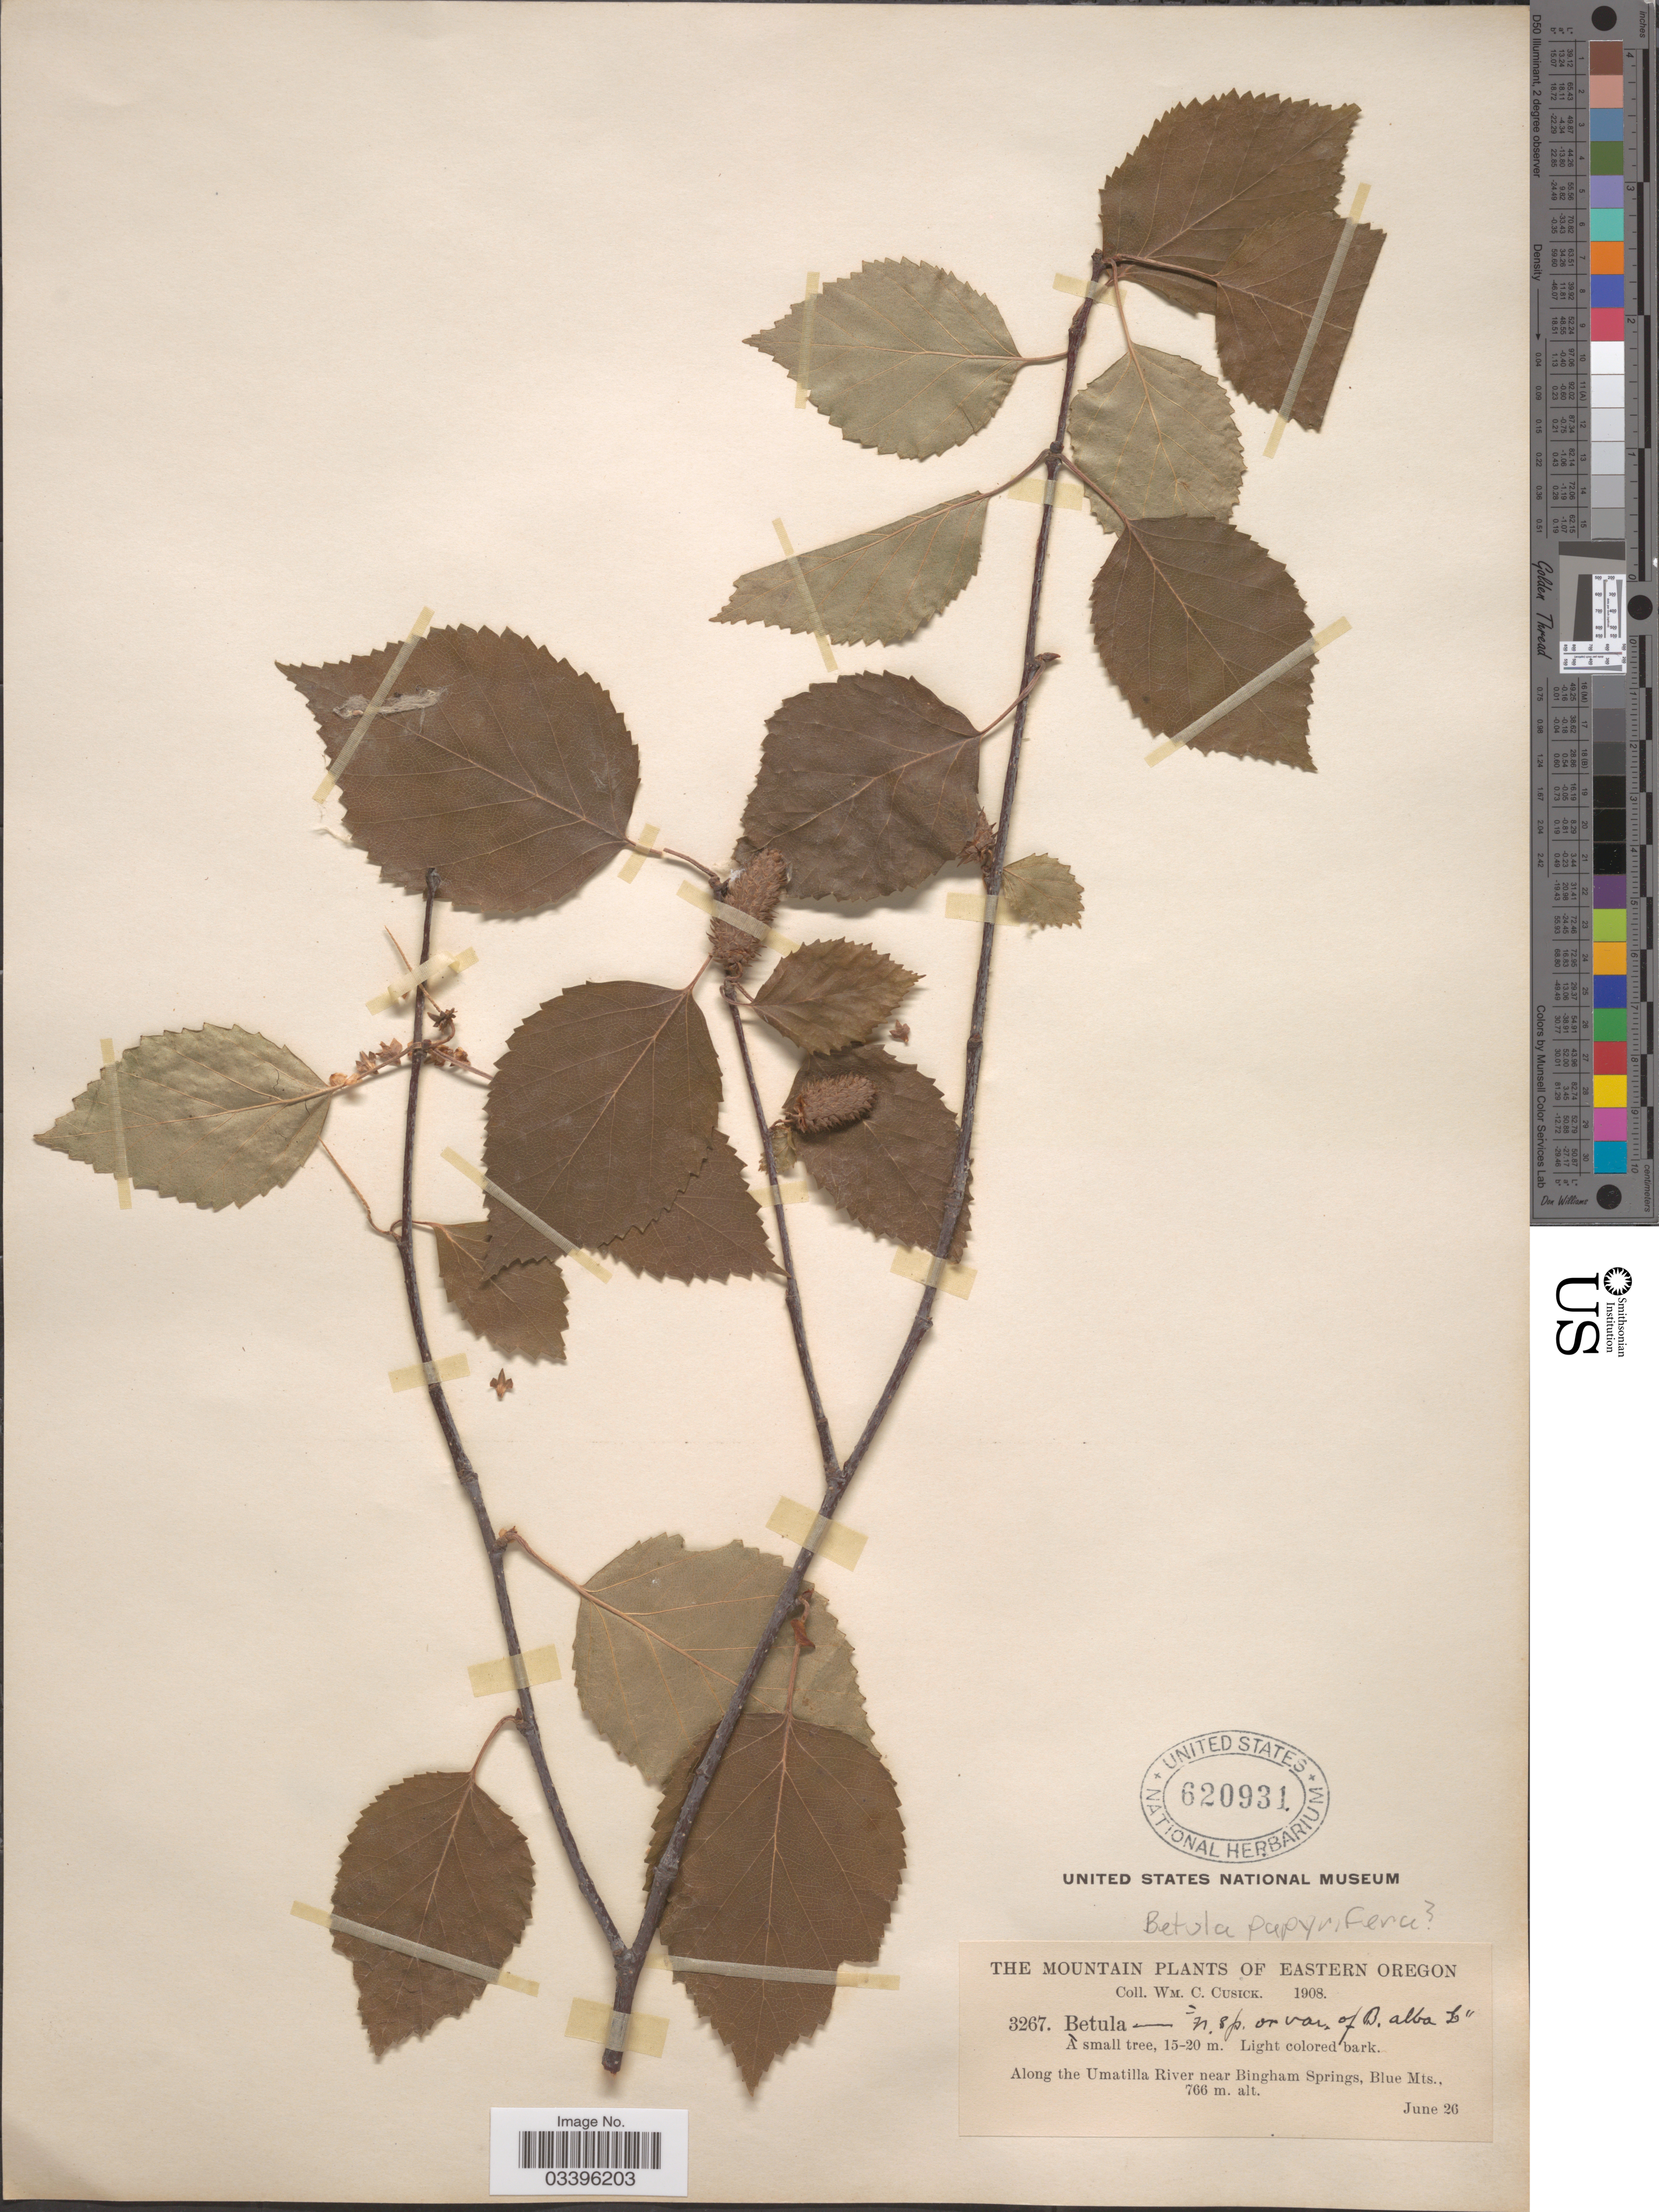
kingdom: Plantae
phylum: Tracheophyta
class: Magnoliopsida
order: Fagales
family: Betulaceae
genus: Betula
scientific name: Betula occidentalis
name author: Hook.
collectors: W. C. Cusick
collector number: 3267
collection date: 1908-06-26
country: United States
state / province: Oregon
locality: Eastern Oregon, Along the Umatilla River near Bingham Springs, Blue Mts.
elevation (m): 766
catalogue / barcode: US 620931